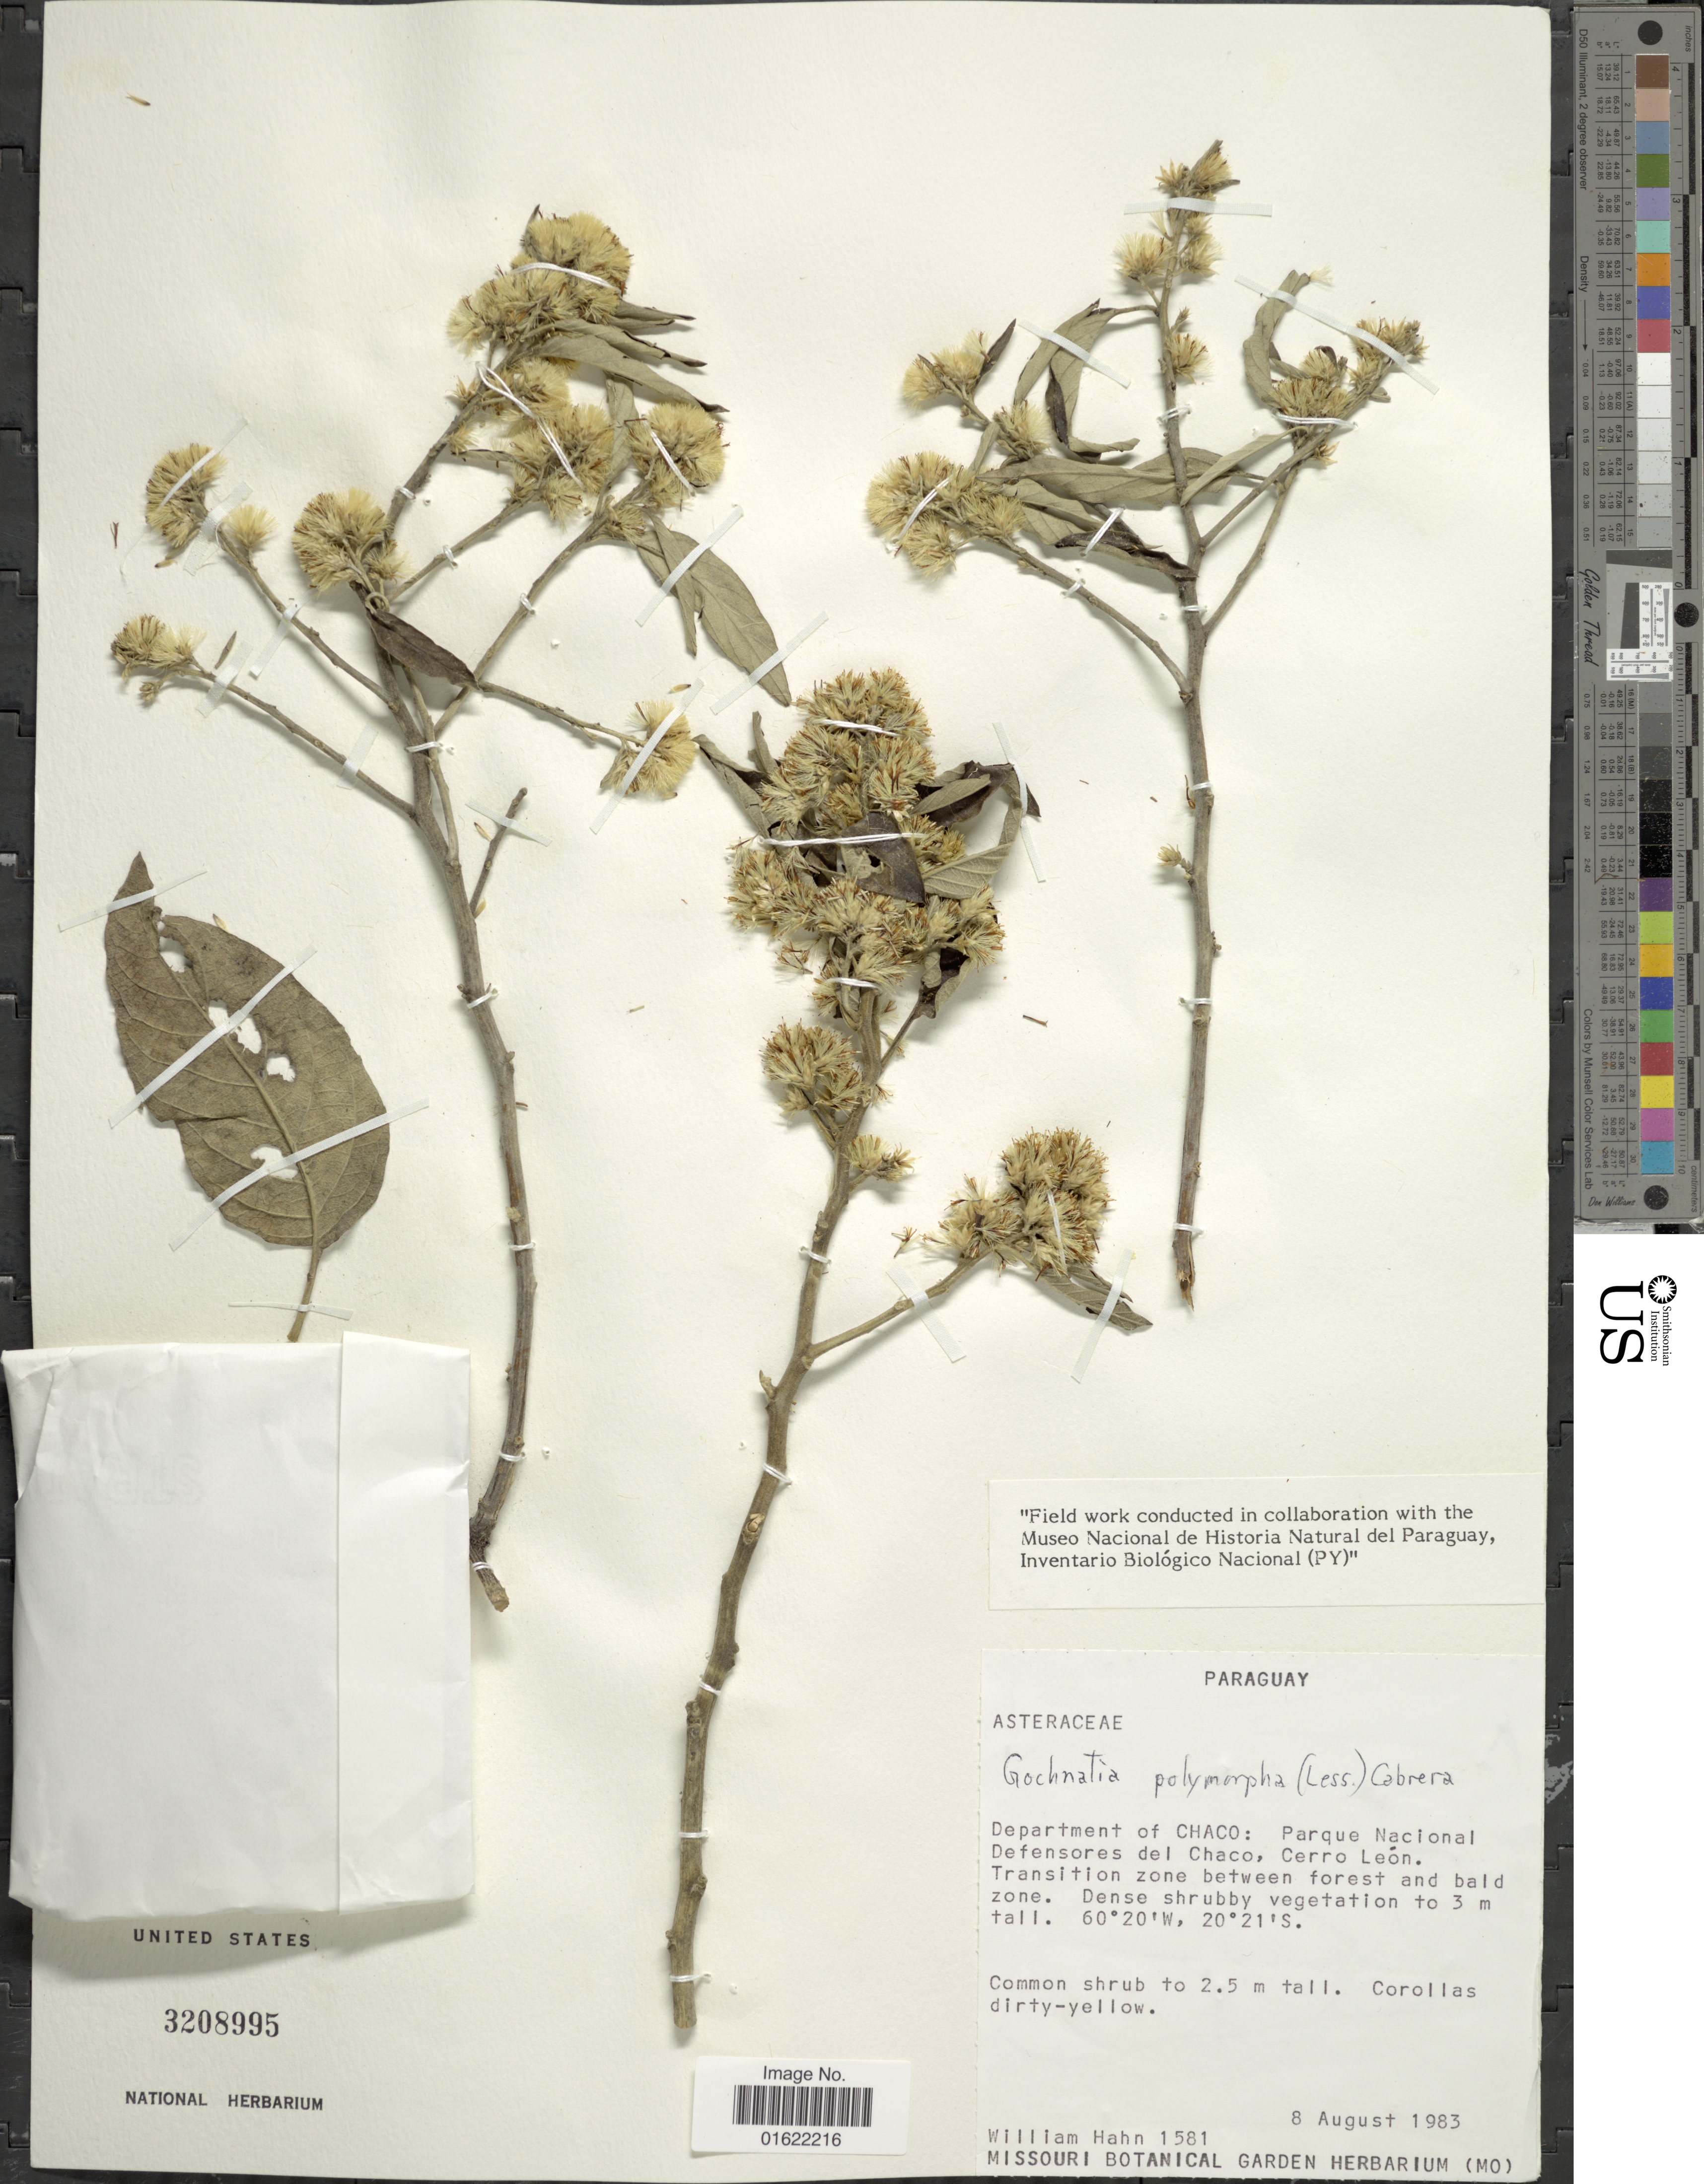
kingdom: Plantae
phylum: Tracheophyta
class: Magnoliopsida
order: Asterales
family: Asteraceae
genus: Moquiniastrum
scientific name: Moquiniastrum polymorphum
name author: (Less.) G. Sancho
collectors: W. Hahn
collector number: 1581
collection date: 1953-08-08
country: Argentina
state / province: Chaco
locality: Parque Nacional Defensores del Chaco, Cerro Leon. Transition zone between forest and bald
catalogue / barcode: US 3208995